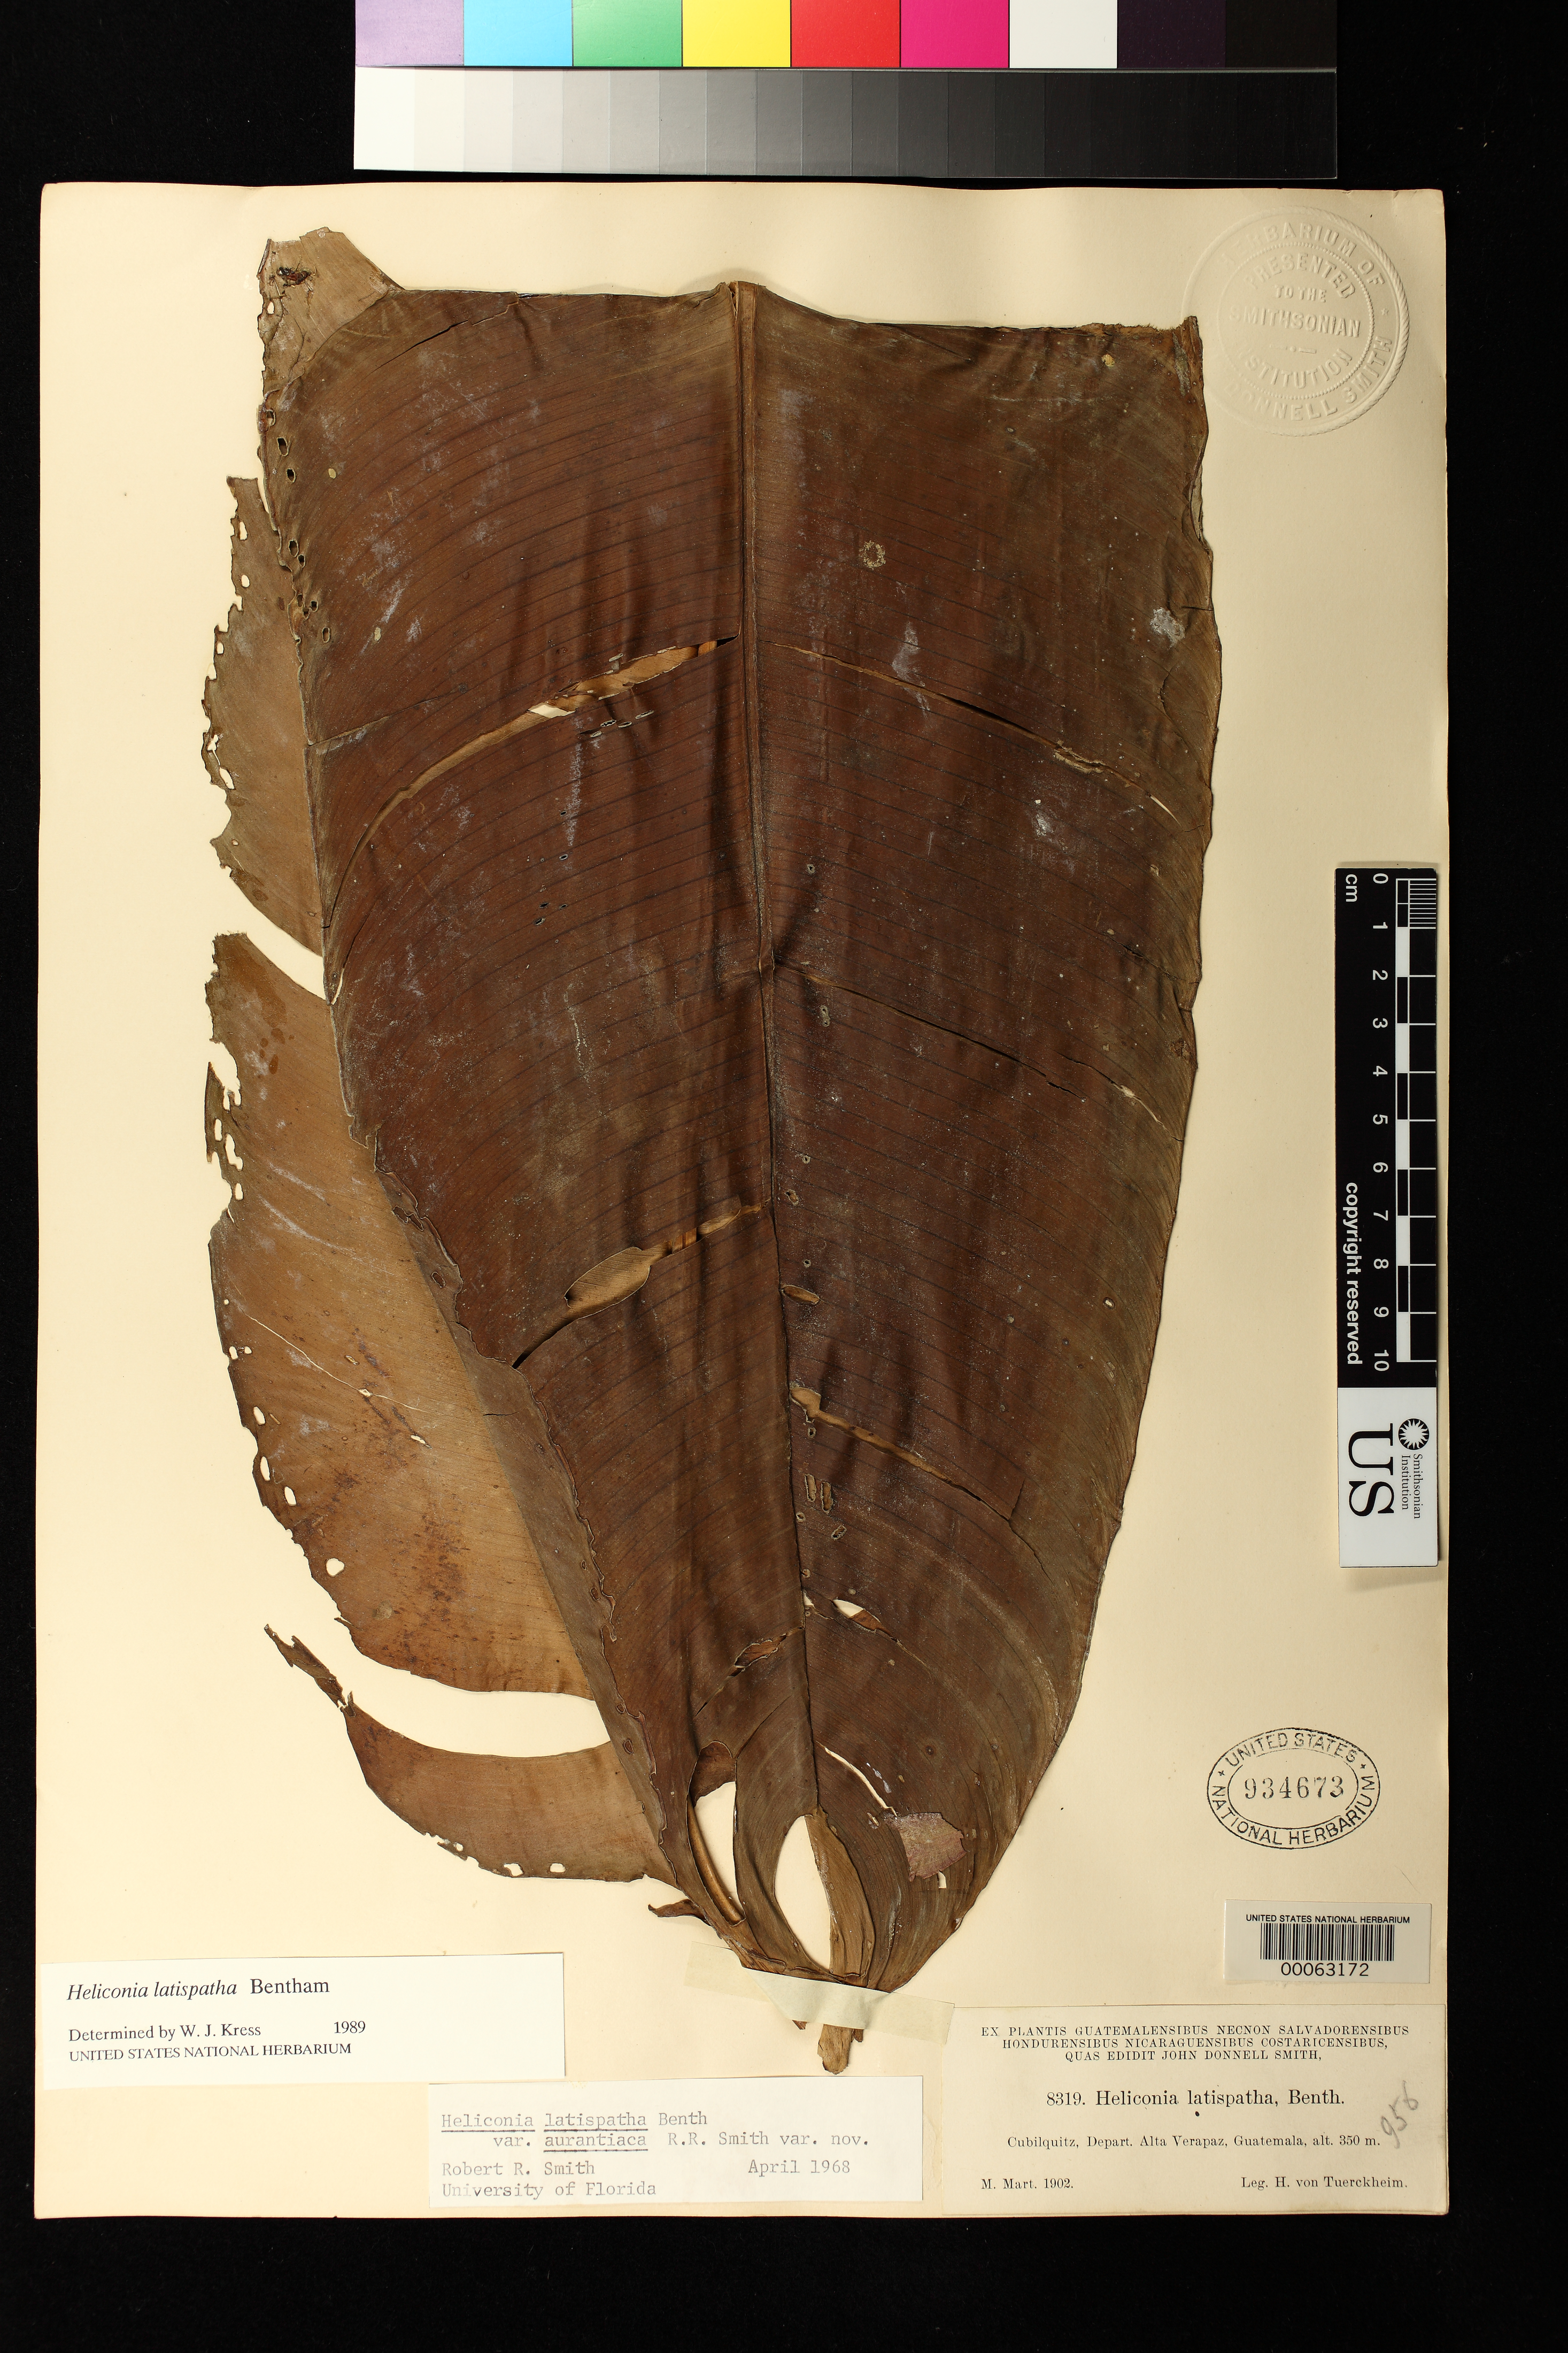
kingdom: Plantae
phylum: Tracheophyta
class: Liliopsida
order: Zingiberales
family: Heliconiaceae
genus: Heliconia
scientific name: Heliconia latispatha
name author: Benth.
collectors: H. von Türckheim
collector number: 8319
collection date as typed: Mar 1902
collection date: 1902-03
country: Guatemala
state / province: Alta Verapaz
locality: Cubilquitz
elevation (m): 350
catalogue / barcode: US 934673